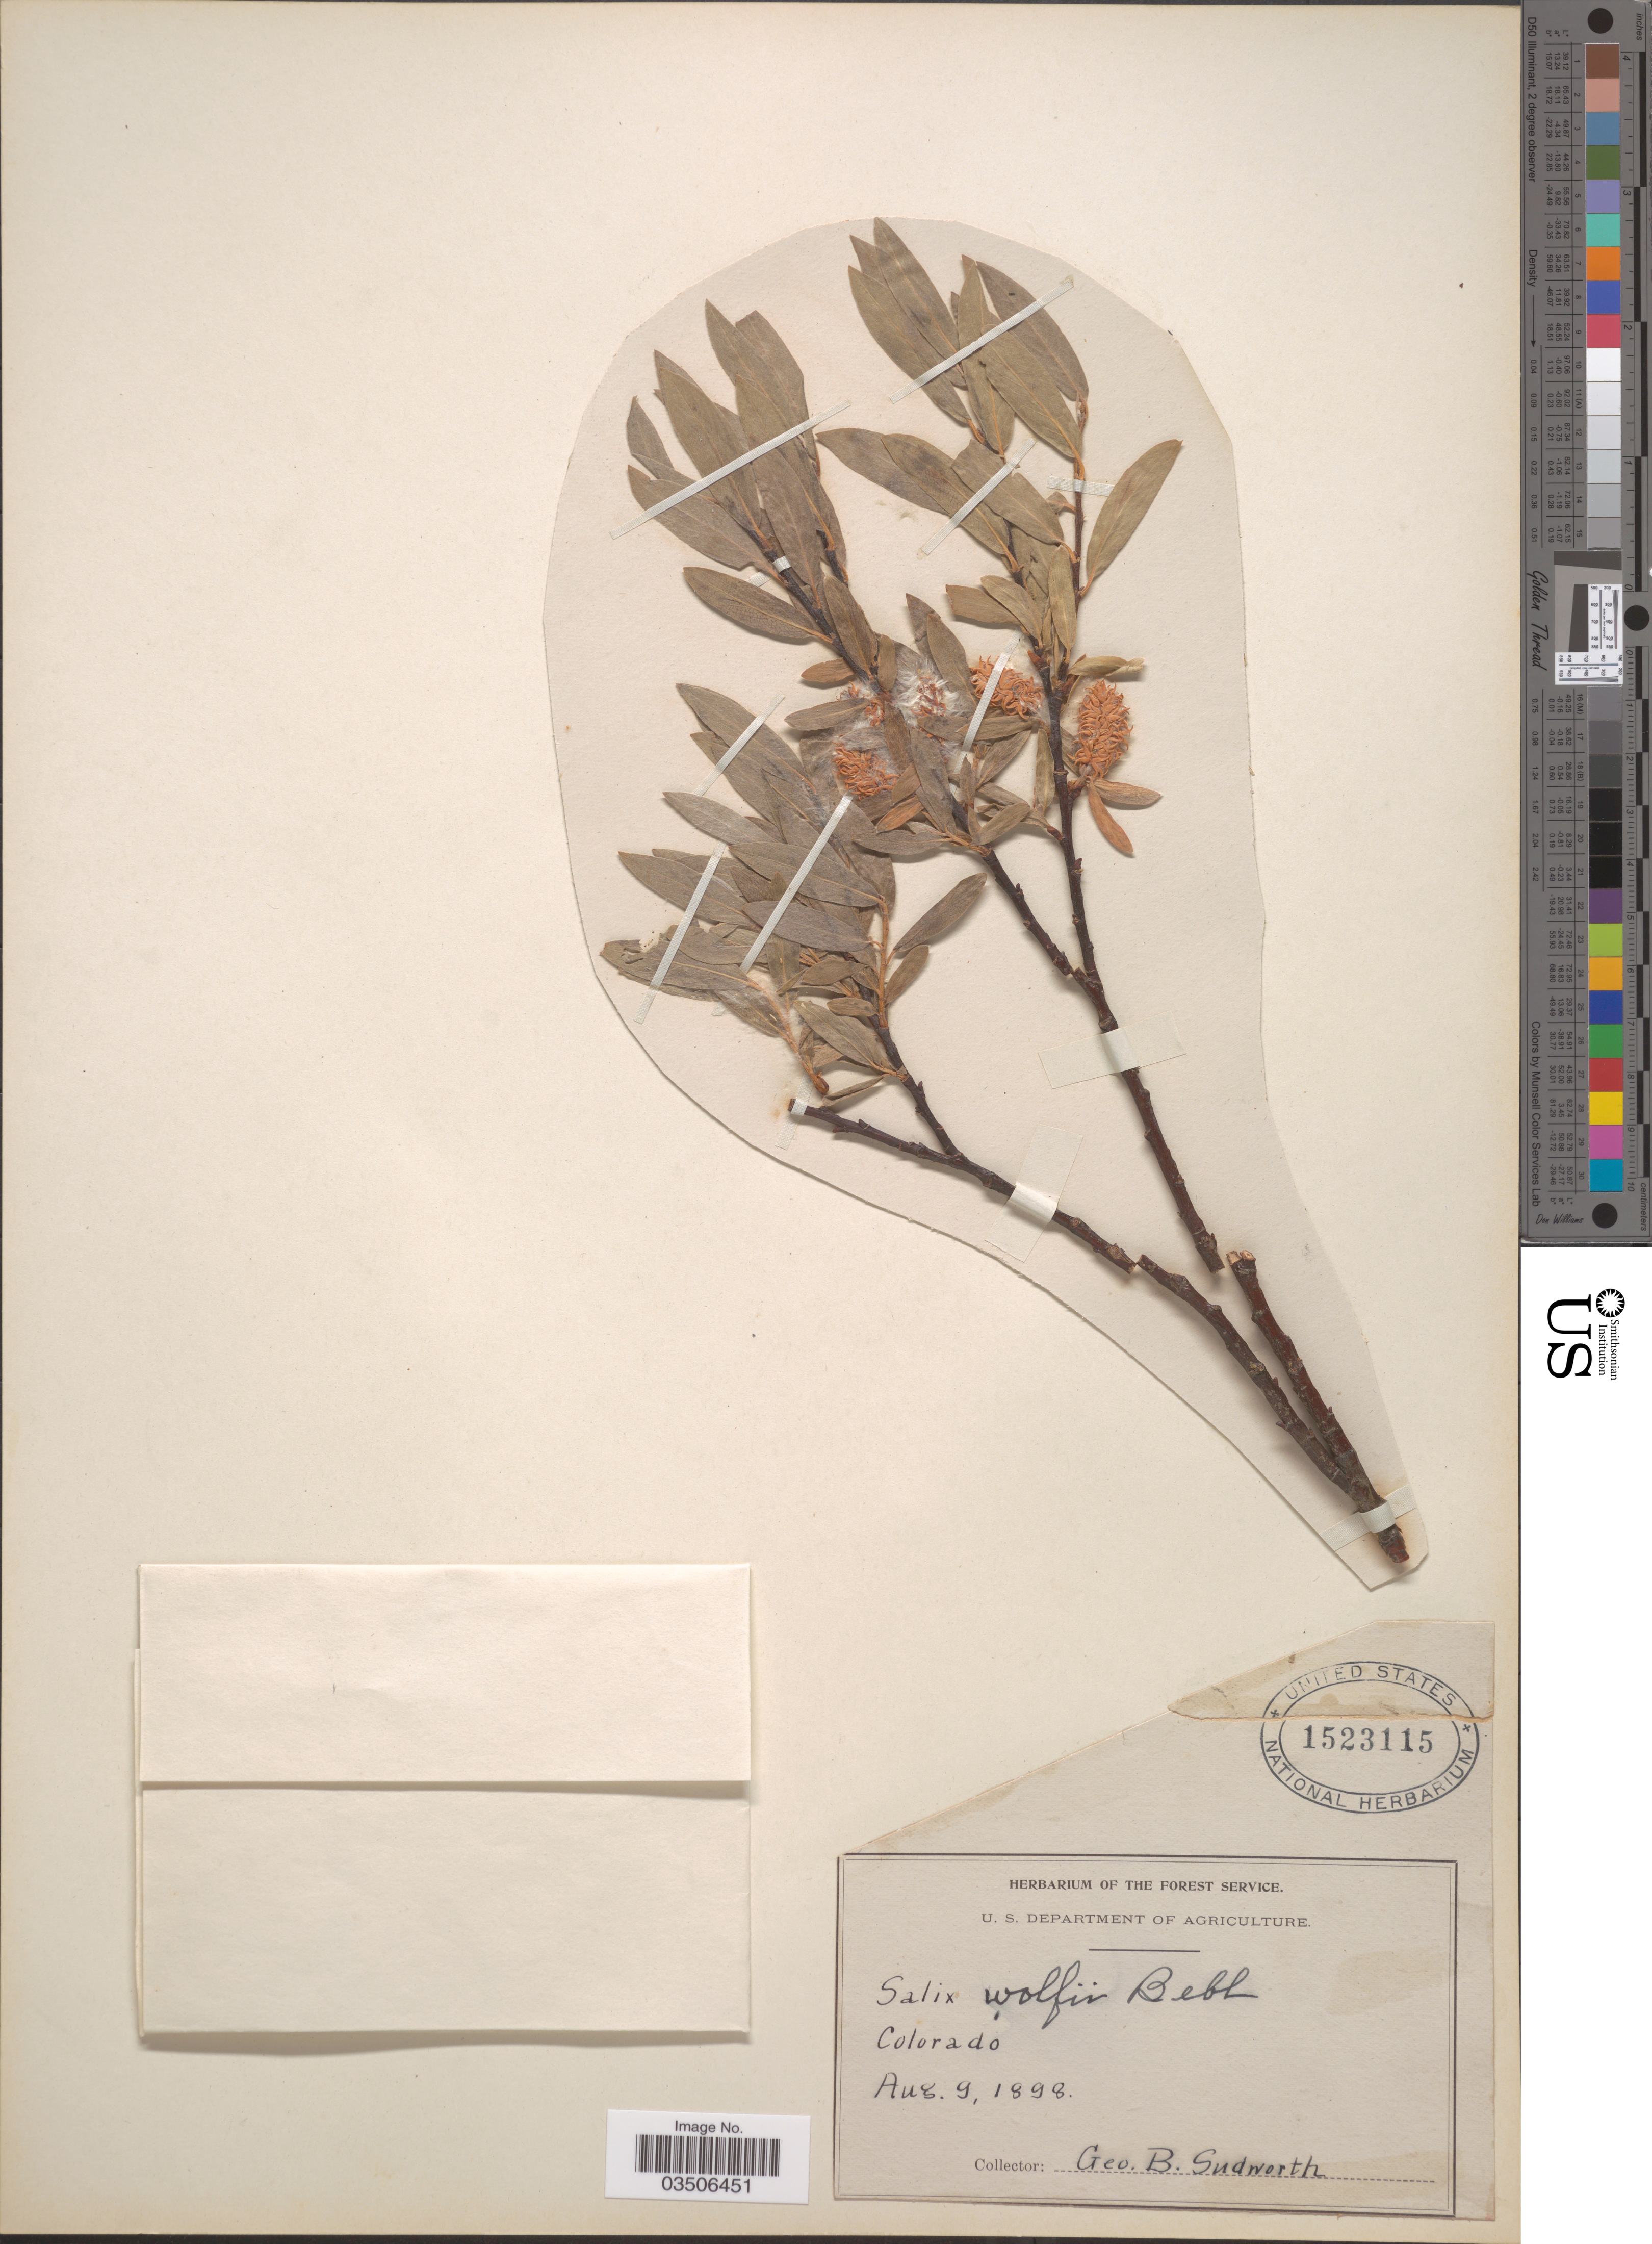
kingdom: Plantae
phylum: Tracheophyta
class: Magnoliopsida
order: Malpighiales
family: Salicaceae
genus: Salix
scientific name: Salix wolfii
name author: Bebb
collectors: G. B. Sudworth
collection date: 1898-08-09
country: United States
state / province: Colorado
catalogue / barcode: US 1523115